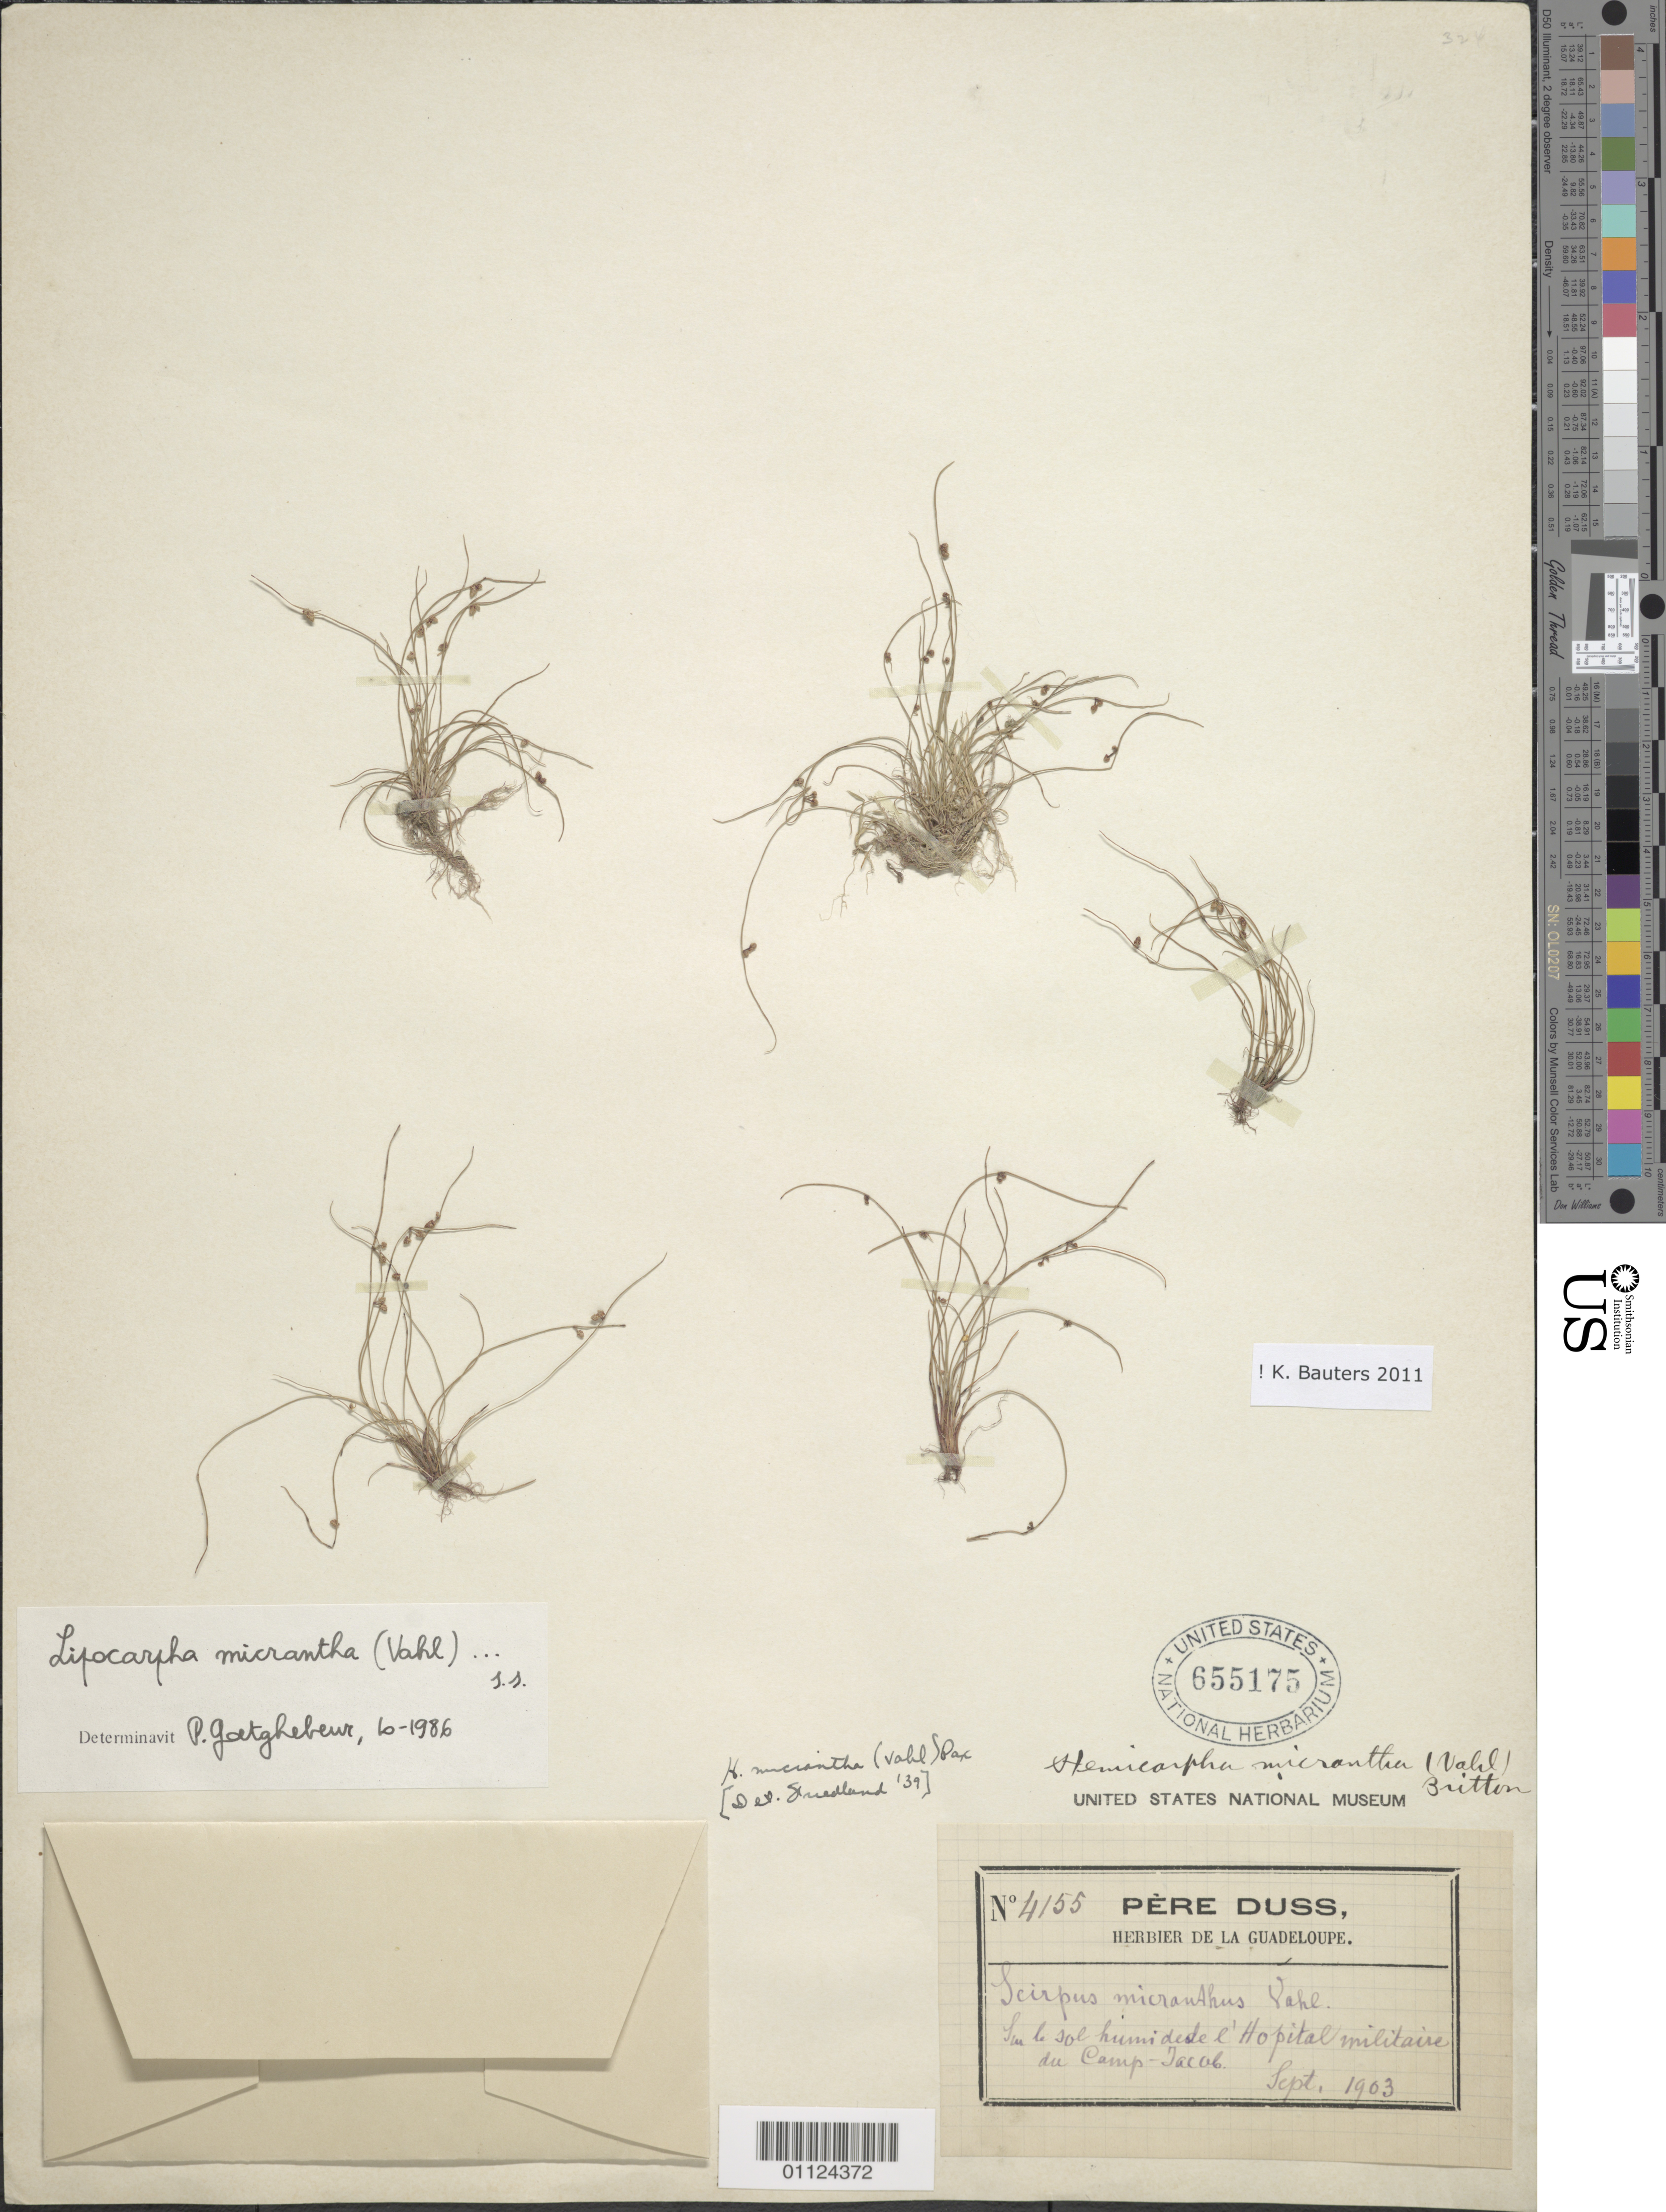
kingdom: Plantae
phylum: Tracheophyta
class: Liliopsida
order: Poales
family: Cyperaceae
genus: Cyperus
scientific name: Cyperus subsquarrosus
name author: (Muhl.) Bauters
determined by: Strong, M. T., (US), Smithsonian Institution - National Museum of Natural History (UNITED STATES)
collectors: Père Duss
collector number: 4155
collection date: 1903-09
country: Guadeloupe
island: Leeward Is.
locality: Camp Jacob. L'Hopital Militaire.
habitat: Sur le sol humideste.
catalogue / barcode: US 655175